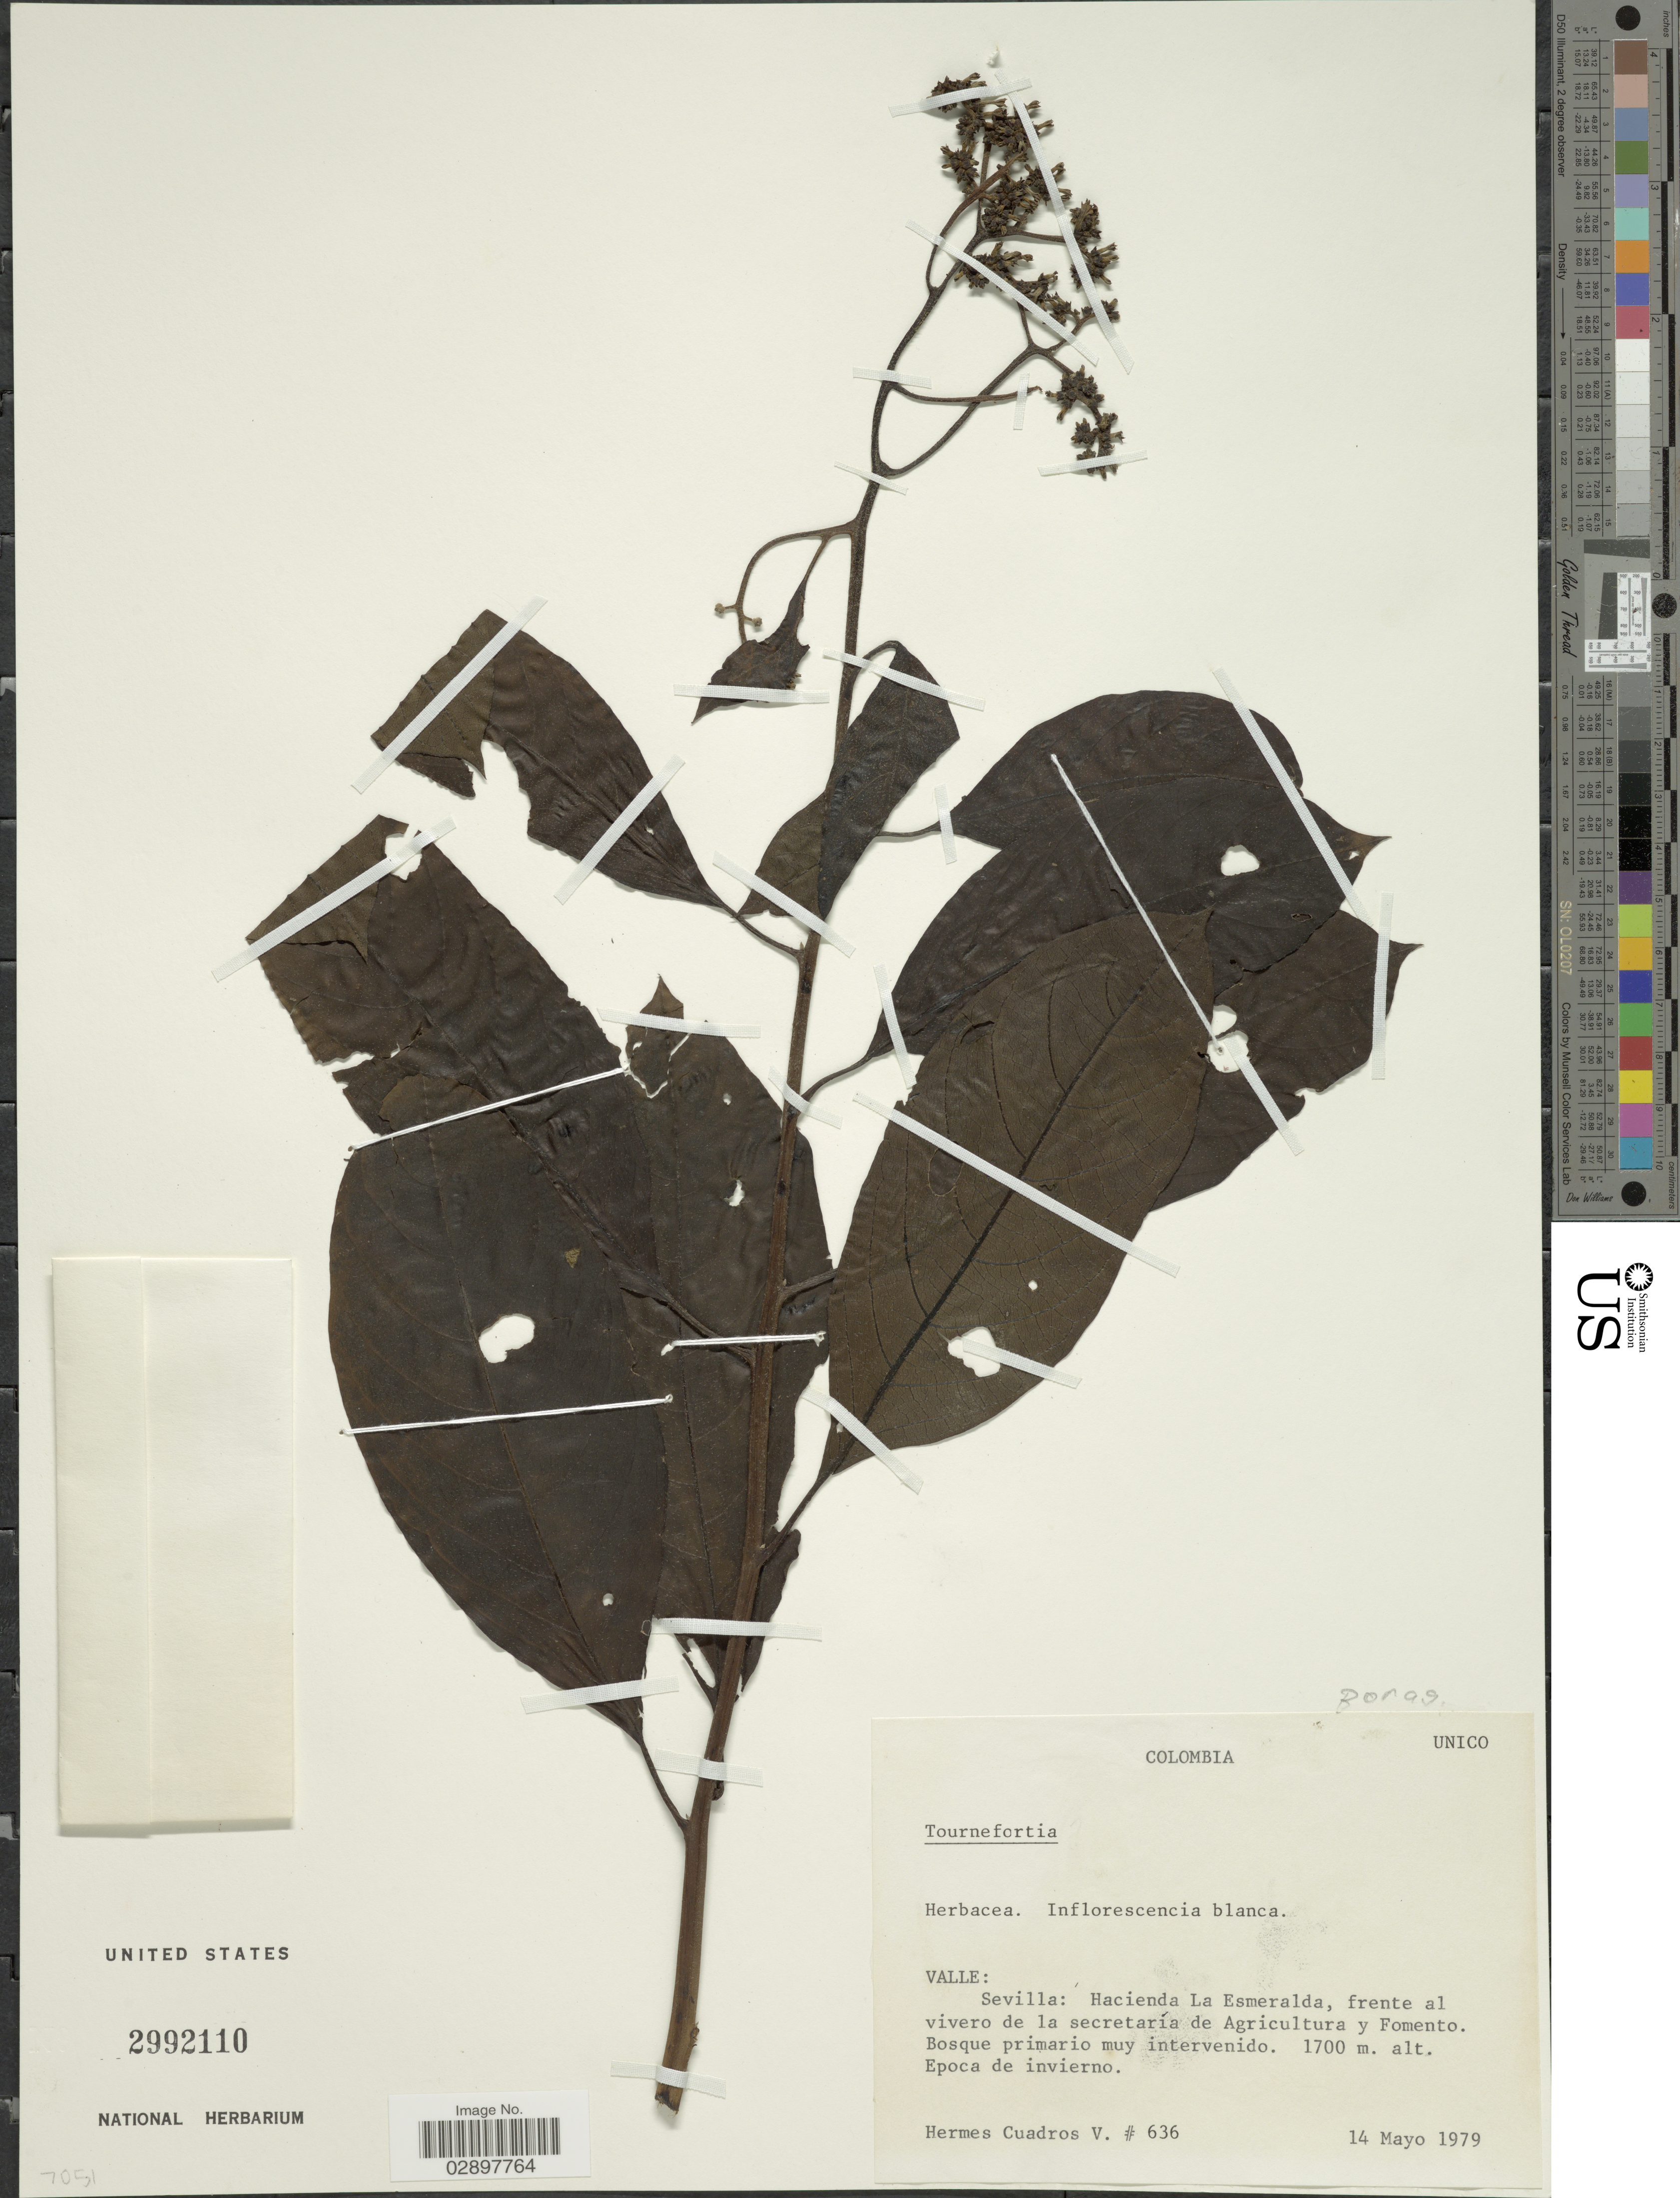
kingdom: Plantae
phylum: Tracheophyta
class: Magnoliopsida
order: Boraginales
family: Heliotropiaceae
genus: Tournefortia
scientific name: Tournefortia sp.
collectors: H. Cuadros V.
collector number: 636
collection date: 1979-05-14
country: Colombia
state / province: Valle del Cauca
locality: Valle: Sevilla: Hacienda La Esmeralda, frente el vivero de la secretaría de Agricultura y Fomento.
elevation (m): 1700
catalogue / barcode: US 2992110